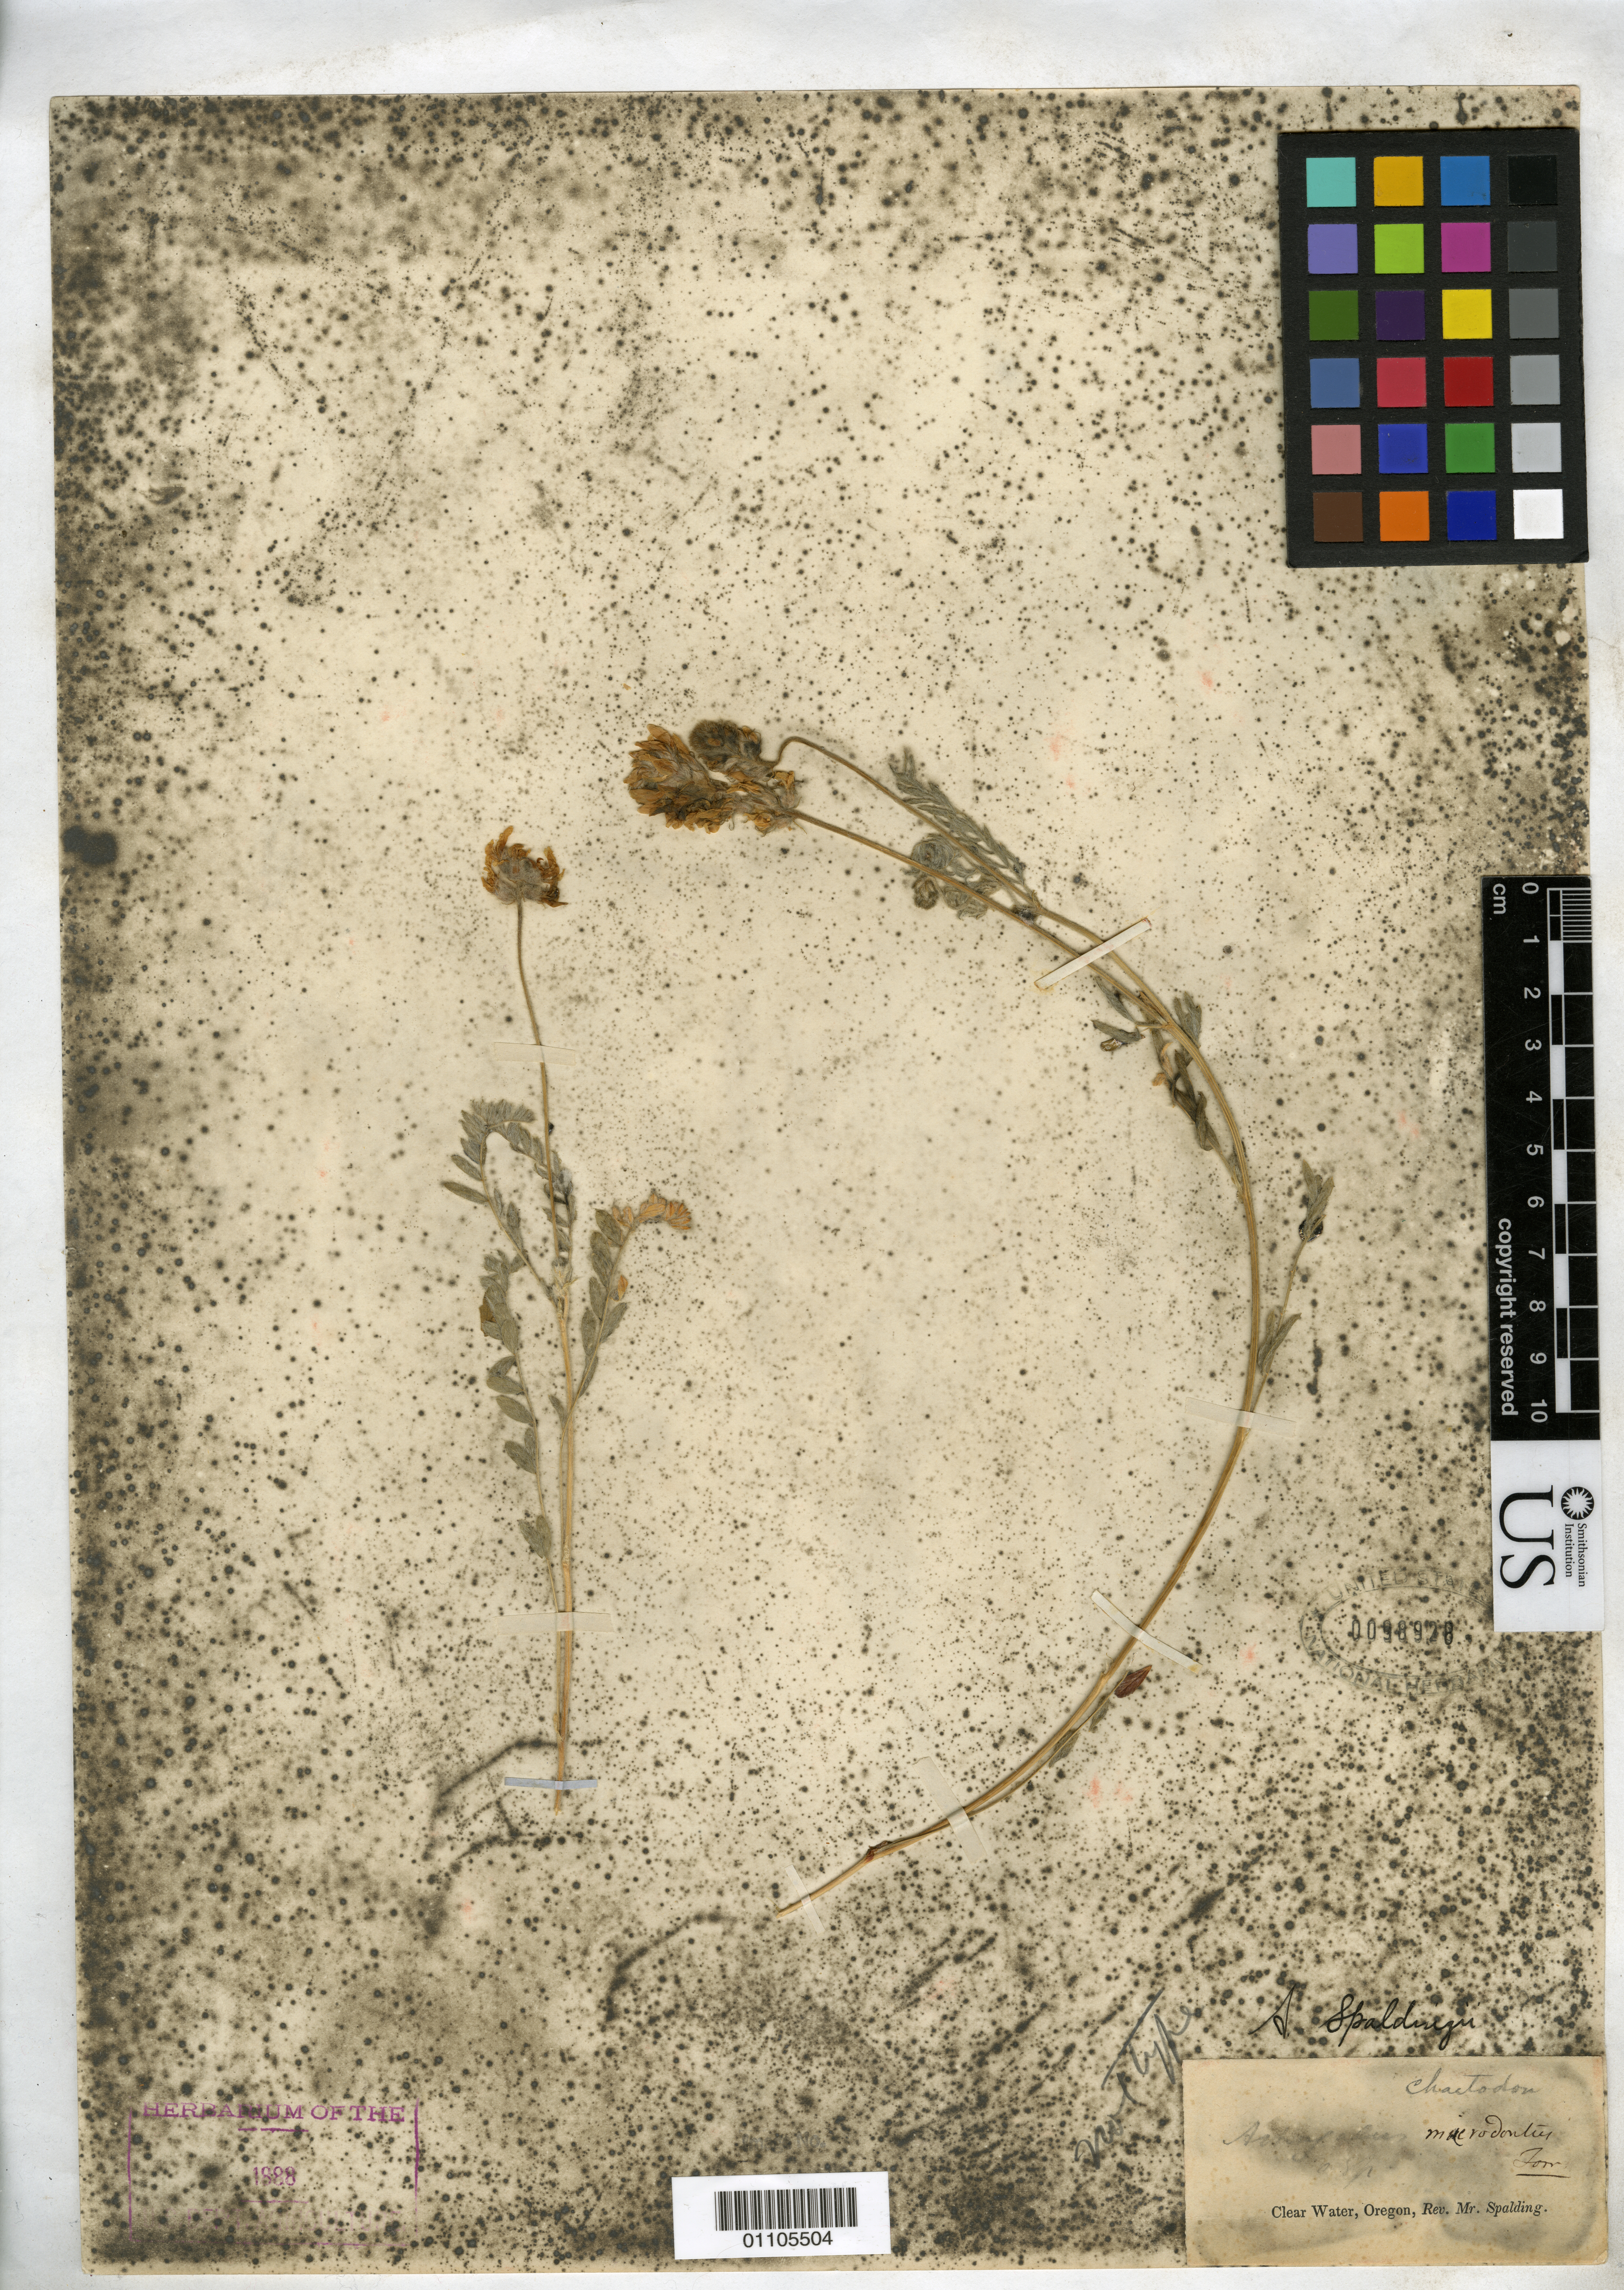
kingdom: Plantae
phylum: Tracheophyta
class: Magnoliopsida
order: Fabales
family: Fabaceae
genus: Astragalus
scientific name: Astragalus chaetodon Torr. ex A. Gray, nom. illeg.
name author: Torr. ex A. Gray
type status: Possible Type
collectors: H. Spalding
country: United States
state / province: Oregon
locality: Clear Water, Oregon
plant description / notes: Protologue, "Plains on the Kooskooskie River, interior of Washington Territory, Rev. Mr. Spalding, Dr. Pickering"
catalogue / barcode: US 98928